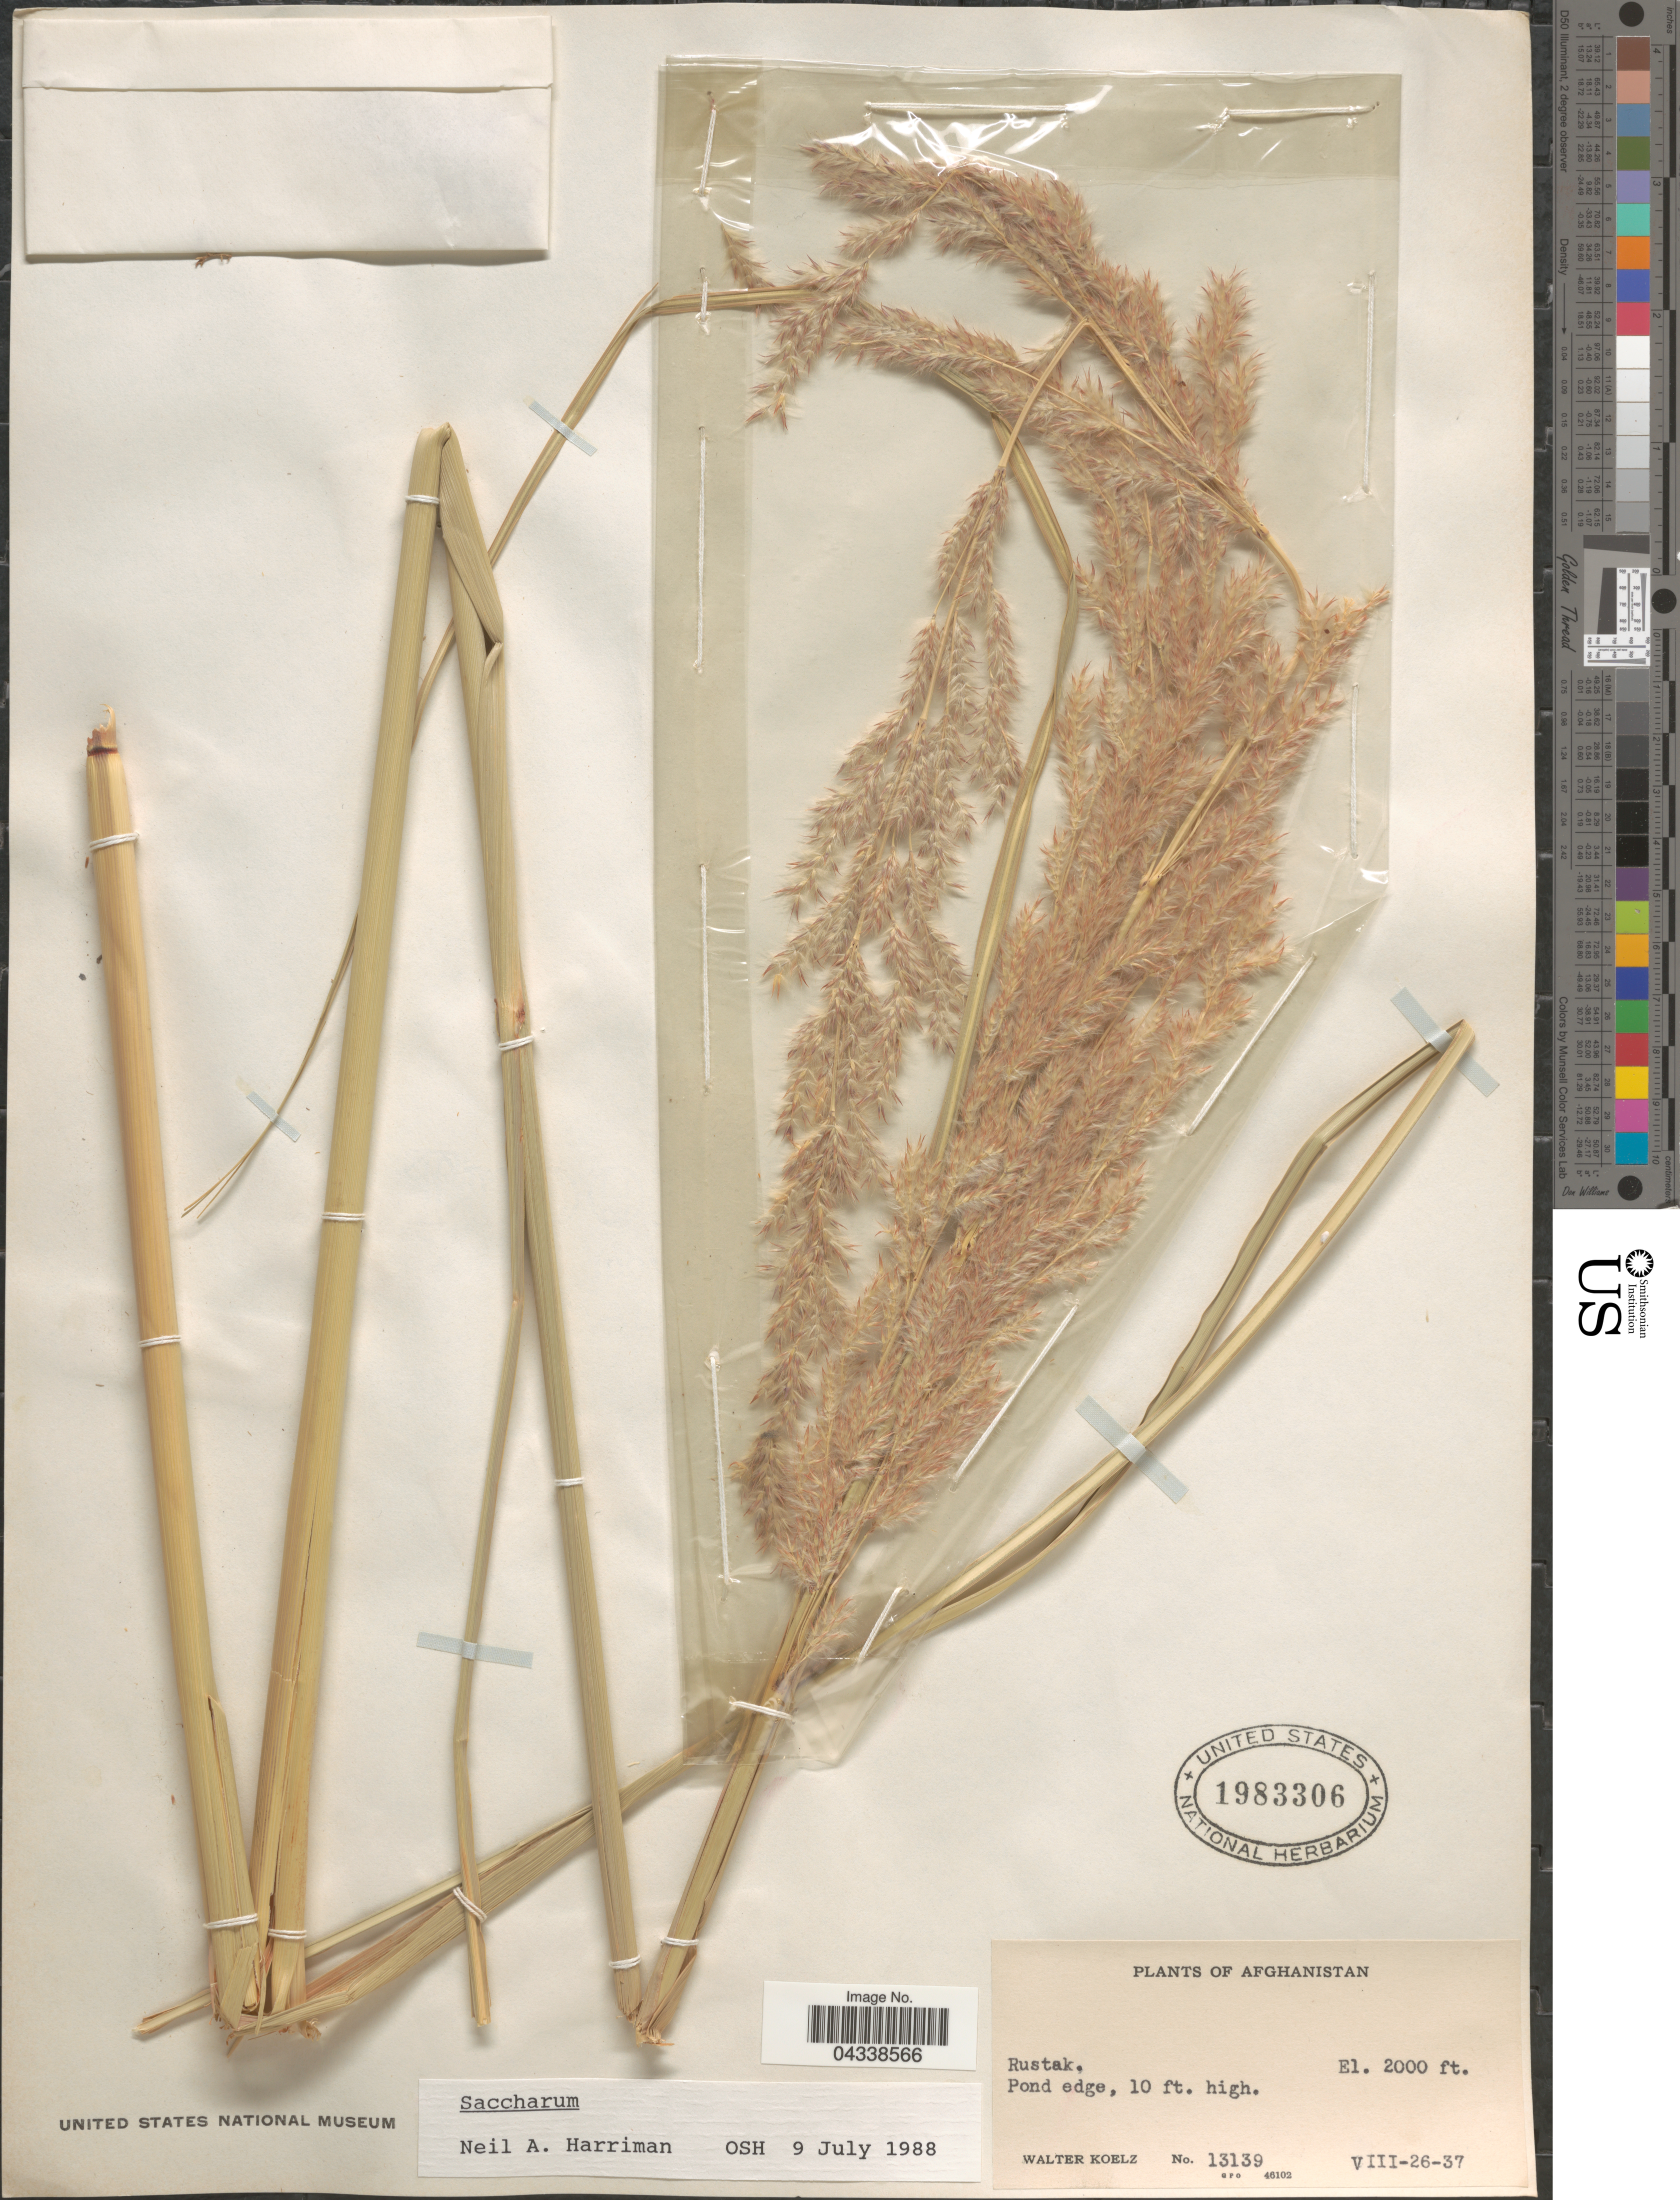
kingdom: Plantae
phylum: Tracheophyta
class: Liliopsida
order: Poales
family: Poaceae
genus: Saccharum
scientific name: Saccharum sp.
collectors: W. N. Koelz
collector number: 13139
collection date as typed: Transcribed d/m/y: 26/8/37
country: Afghanistan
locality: Rustak.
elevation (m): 610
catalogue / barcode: US 1983306